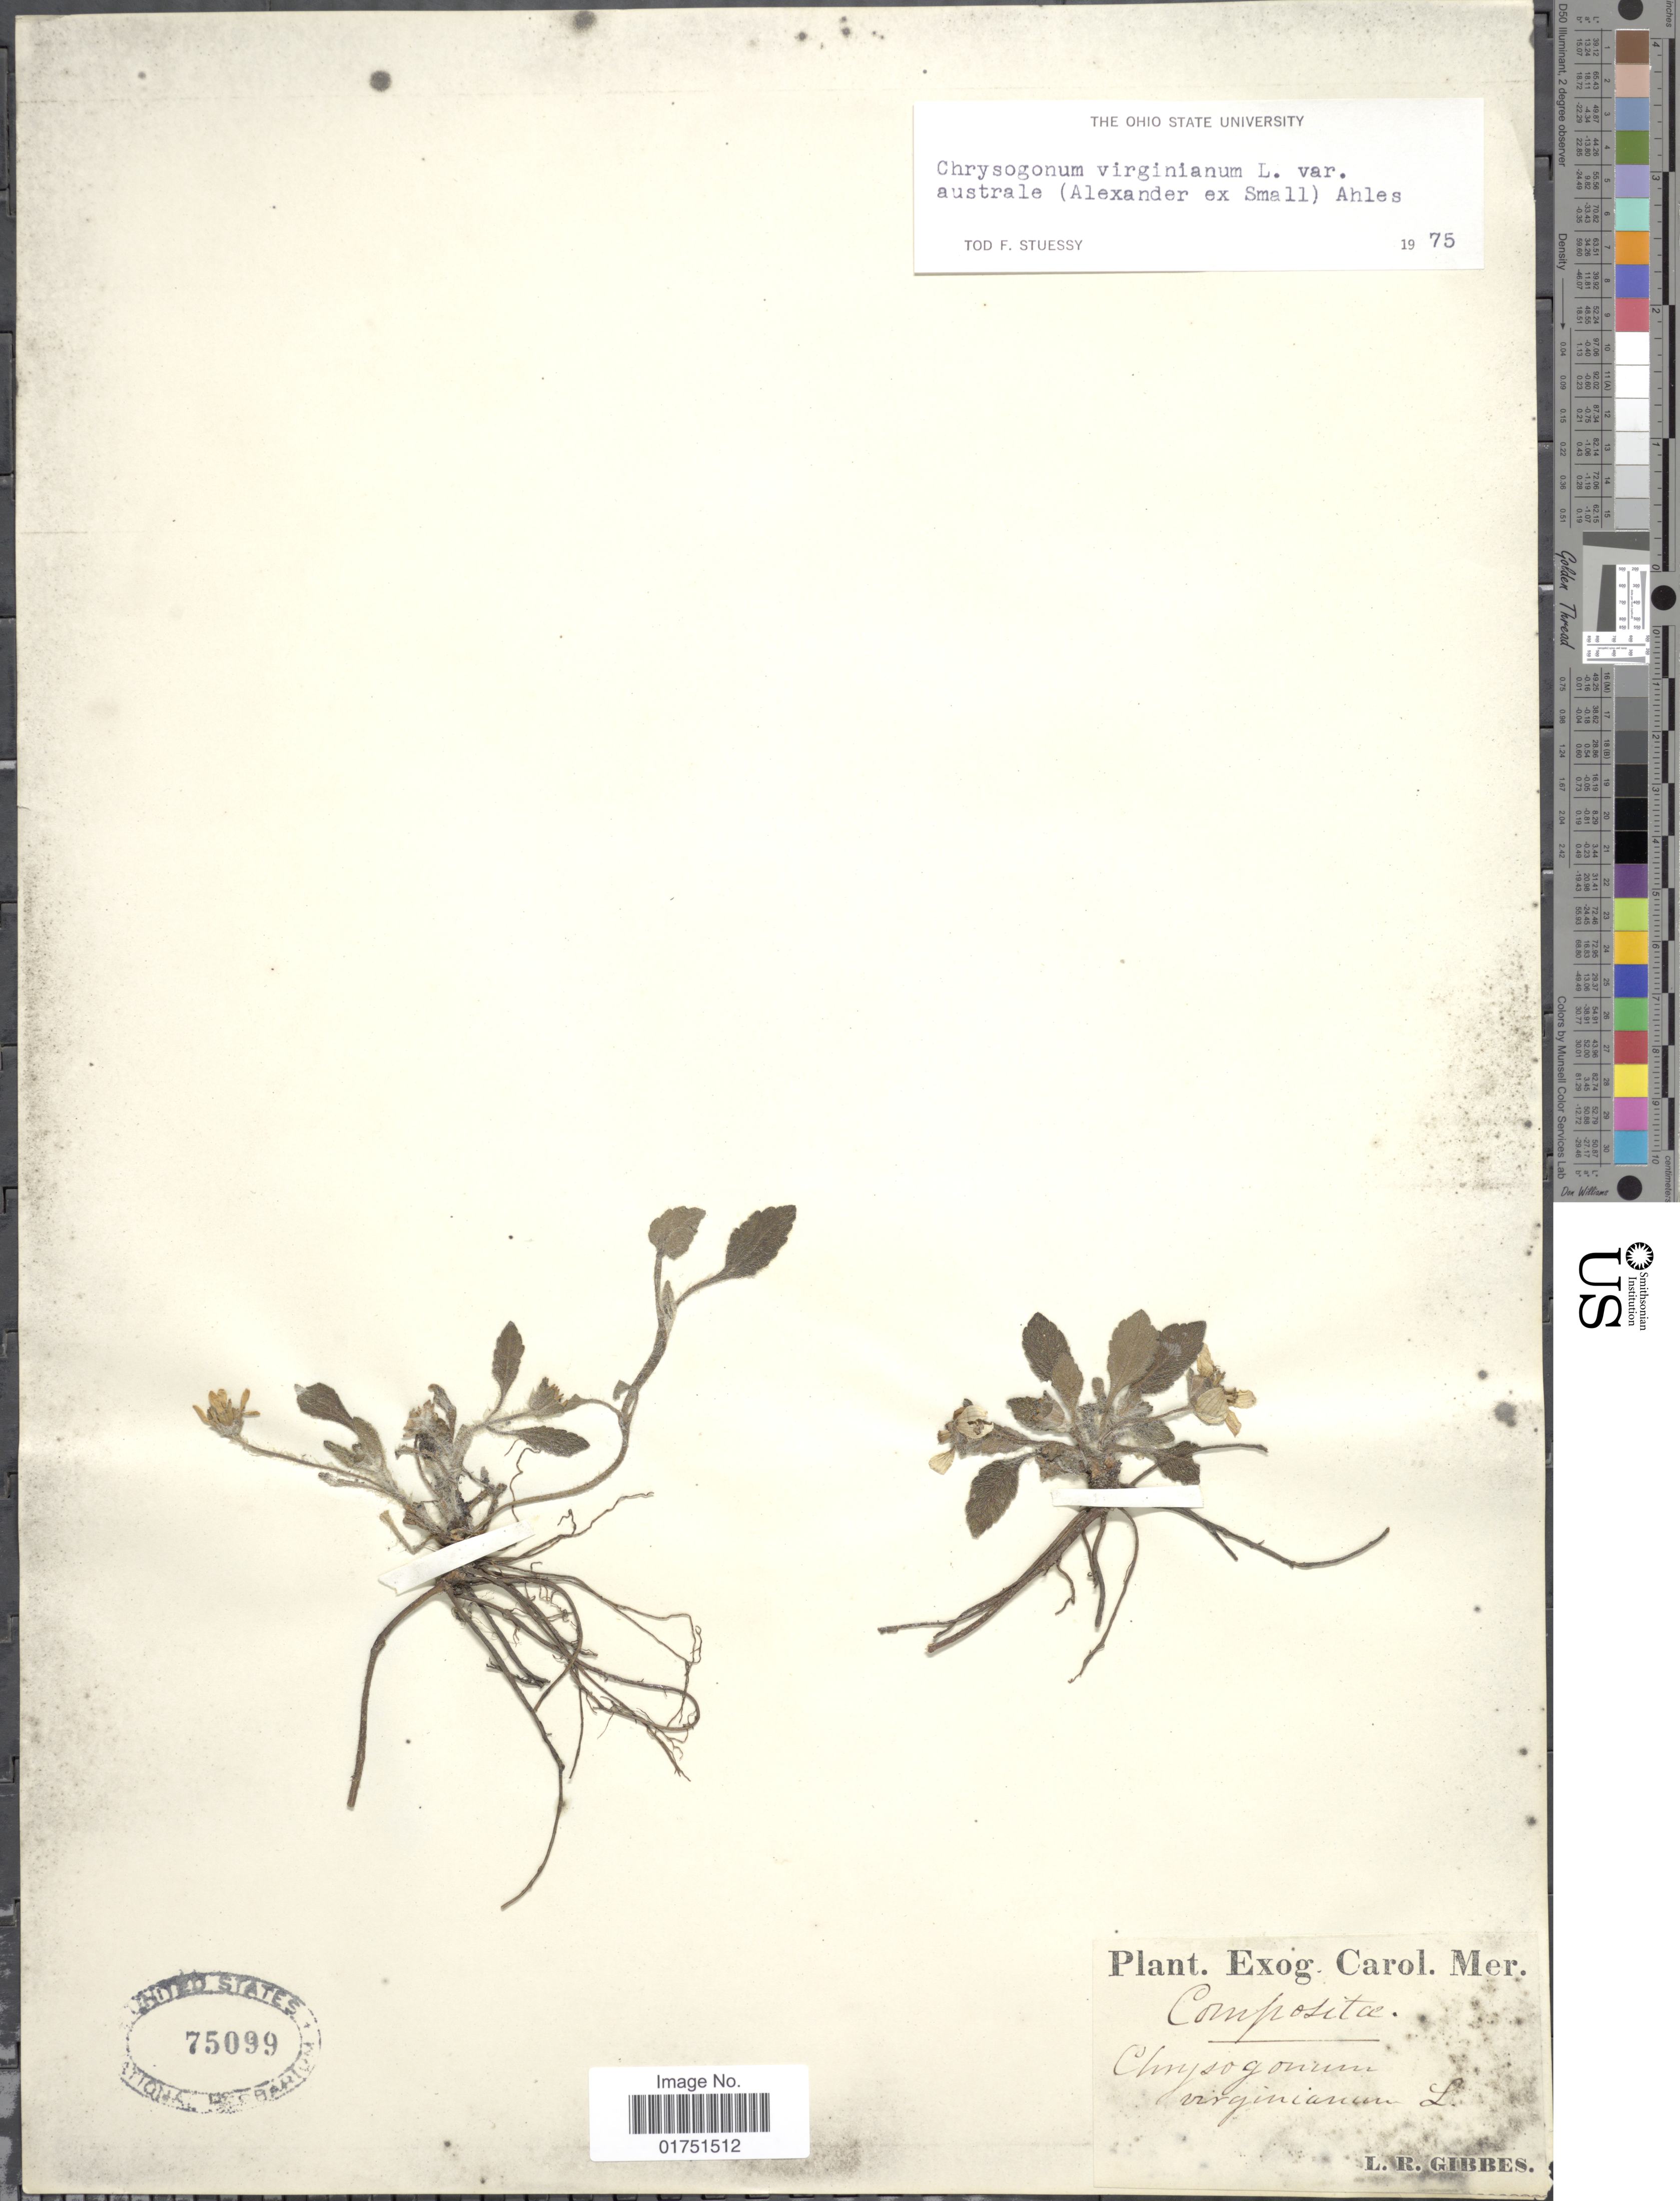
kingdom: Plantae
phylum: Tracheophyta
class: Magnoliopsida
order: Asterales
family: Asteraceae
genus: Chrysogonum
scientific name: Chrysogonum virginianum var. australe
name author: (Alexander ex Small) Ahles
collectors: L. Gibbes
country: United States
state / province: South Carolina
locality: Exog. Carol. Mer.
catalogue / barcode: US 75099